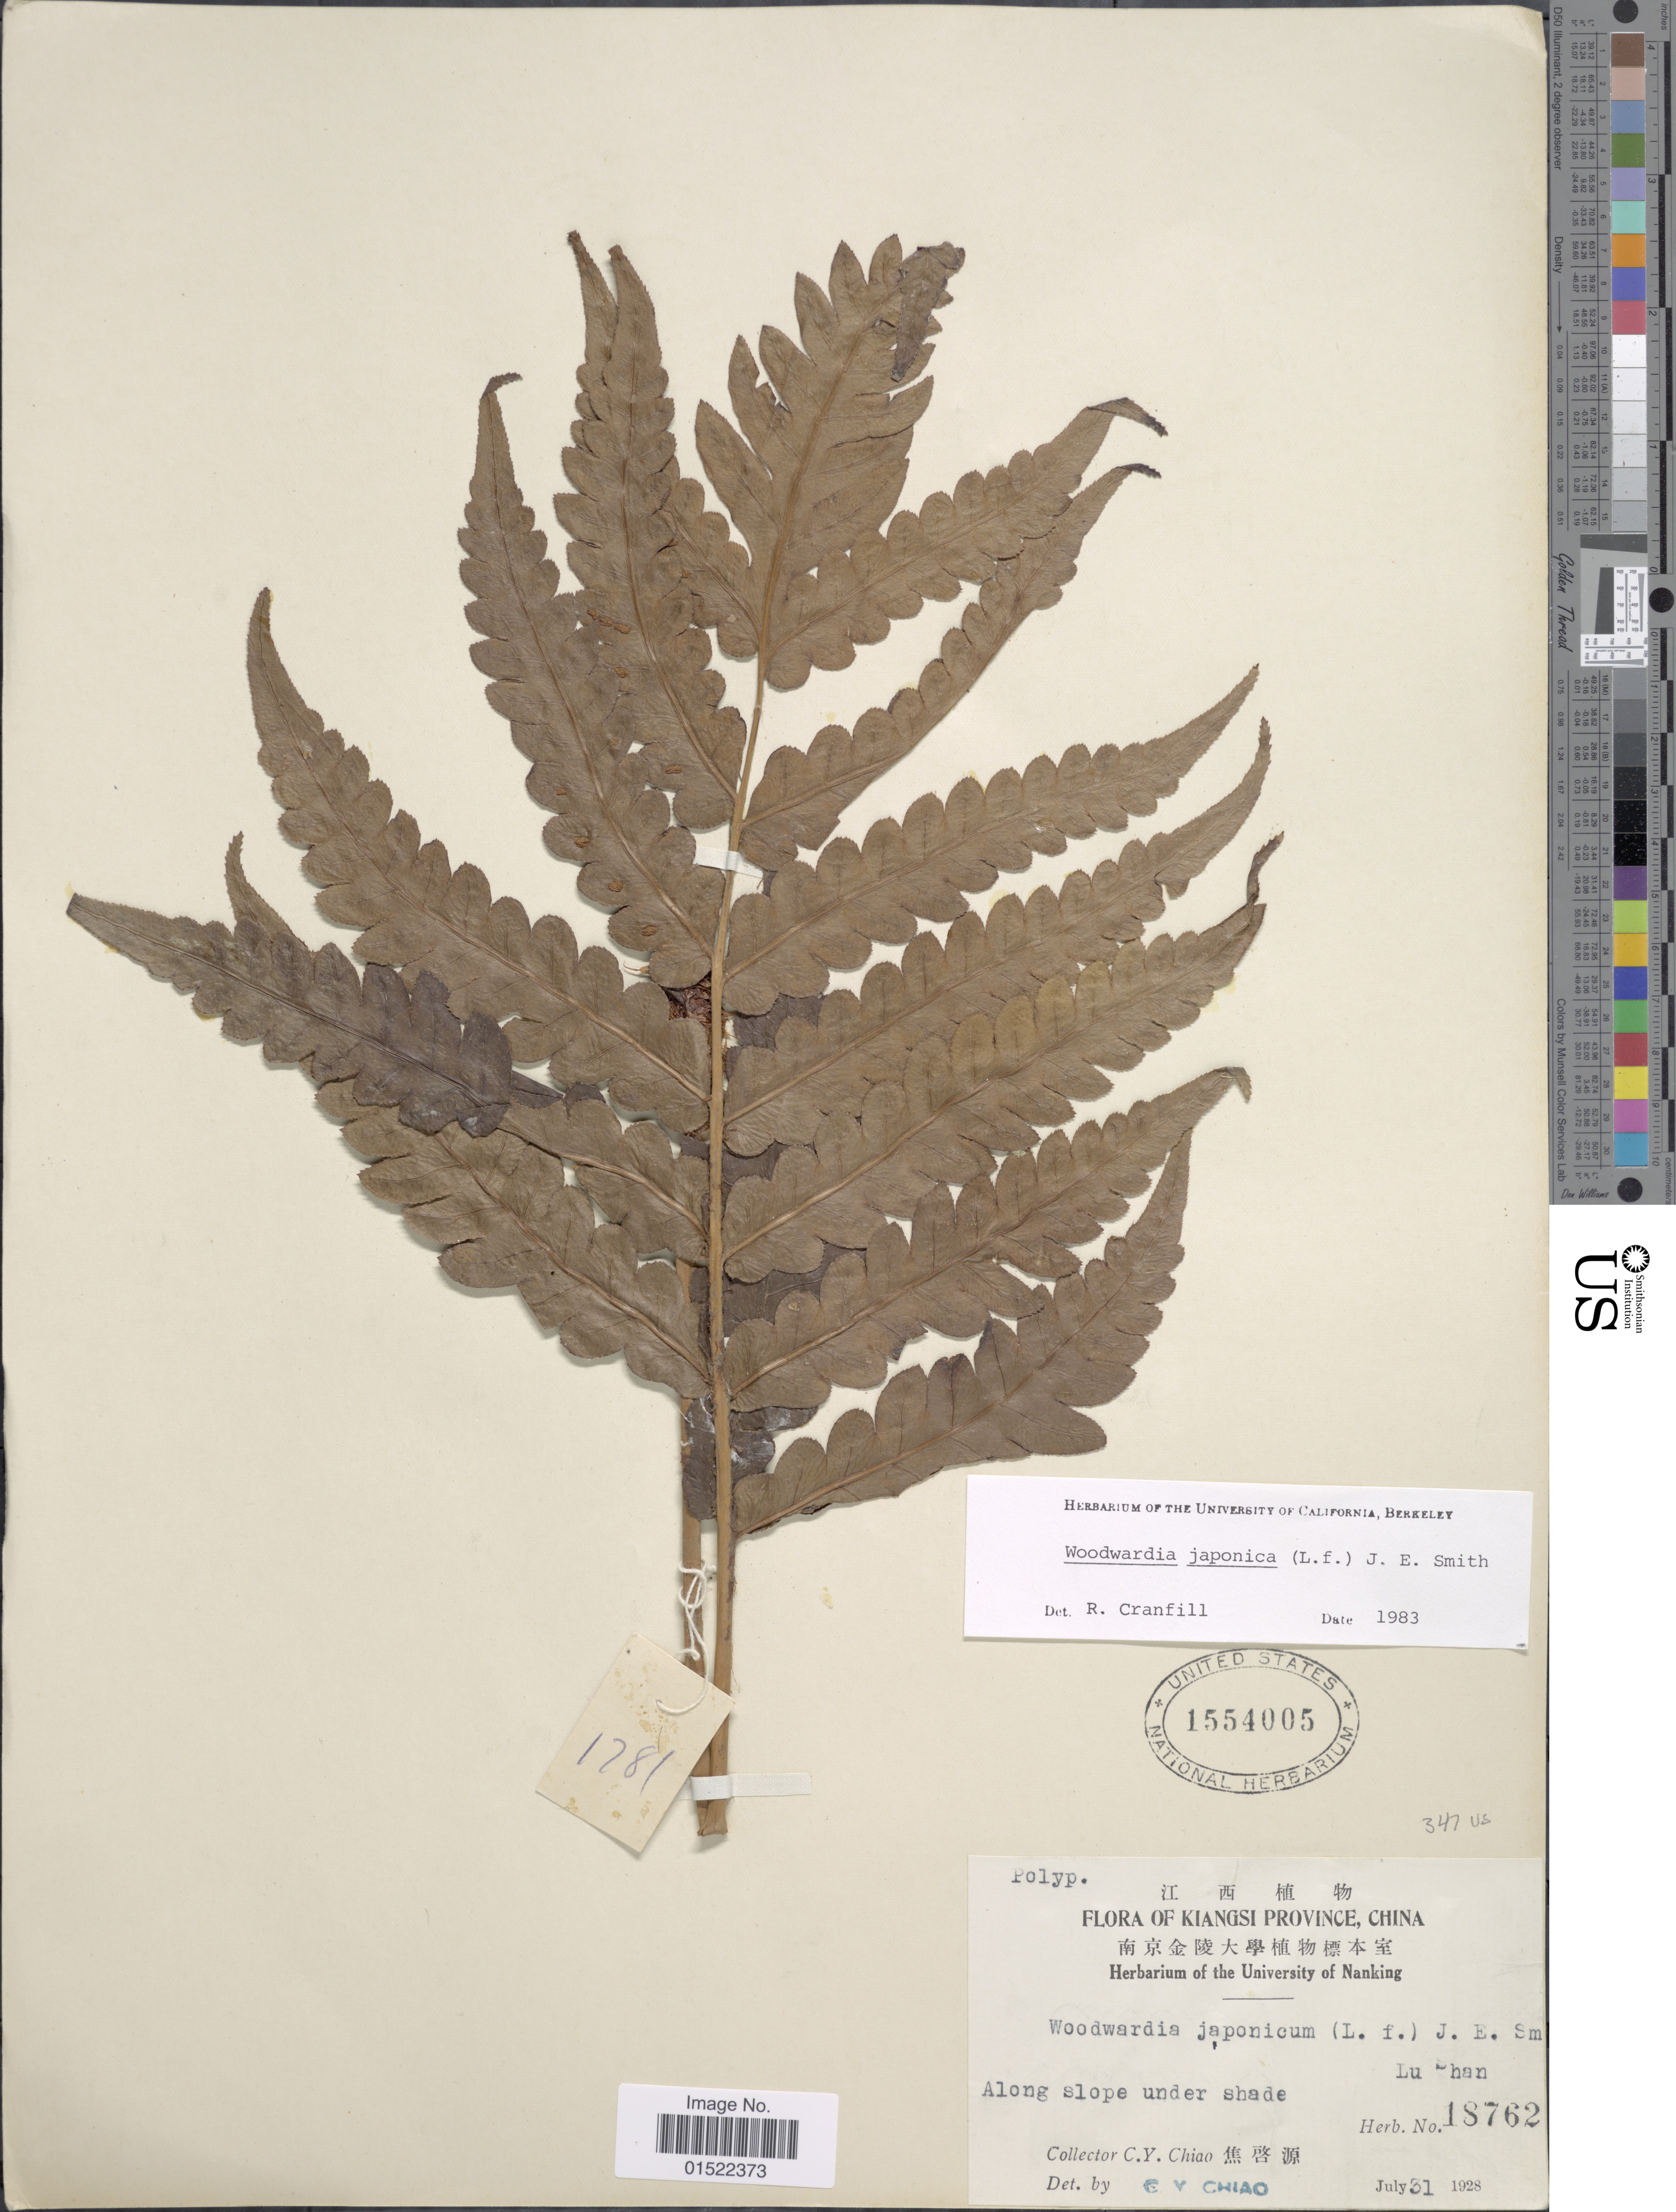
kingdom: Plantae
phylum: Tracheophyta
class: Polypodiopsida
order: Polypodiales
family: Blechnaceae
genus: Woodwardia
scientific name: Woodwardia japonica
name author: (L. f.) Sm.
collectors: C. Y. Chiao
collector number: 18762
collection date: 1928-07-31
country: China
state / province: Jiangxi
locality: Kiangsi Province, Lu SHan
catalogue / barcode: US 1554005